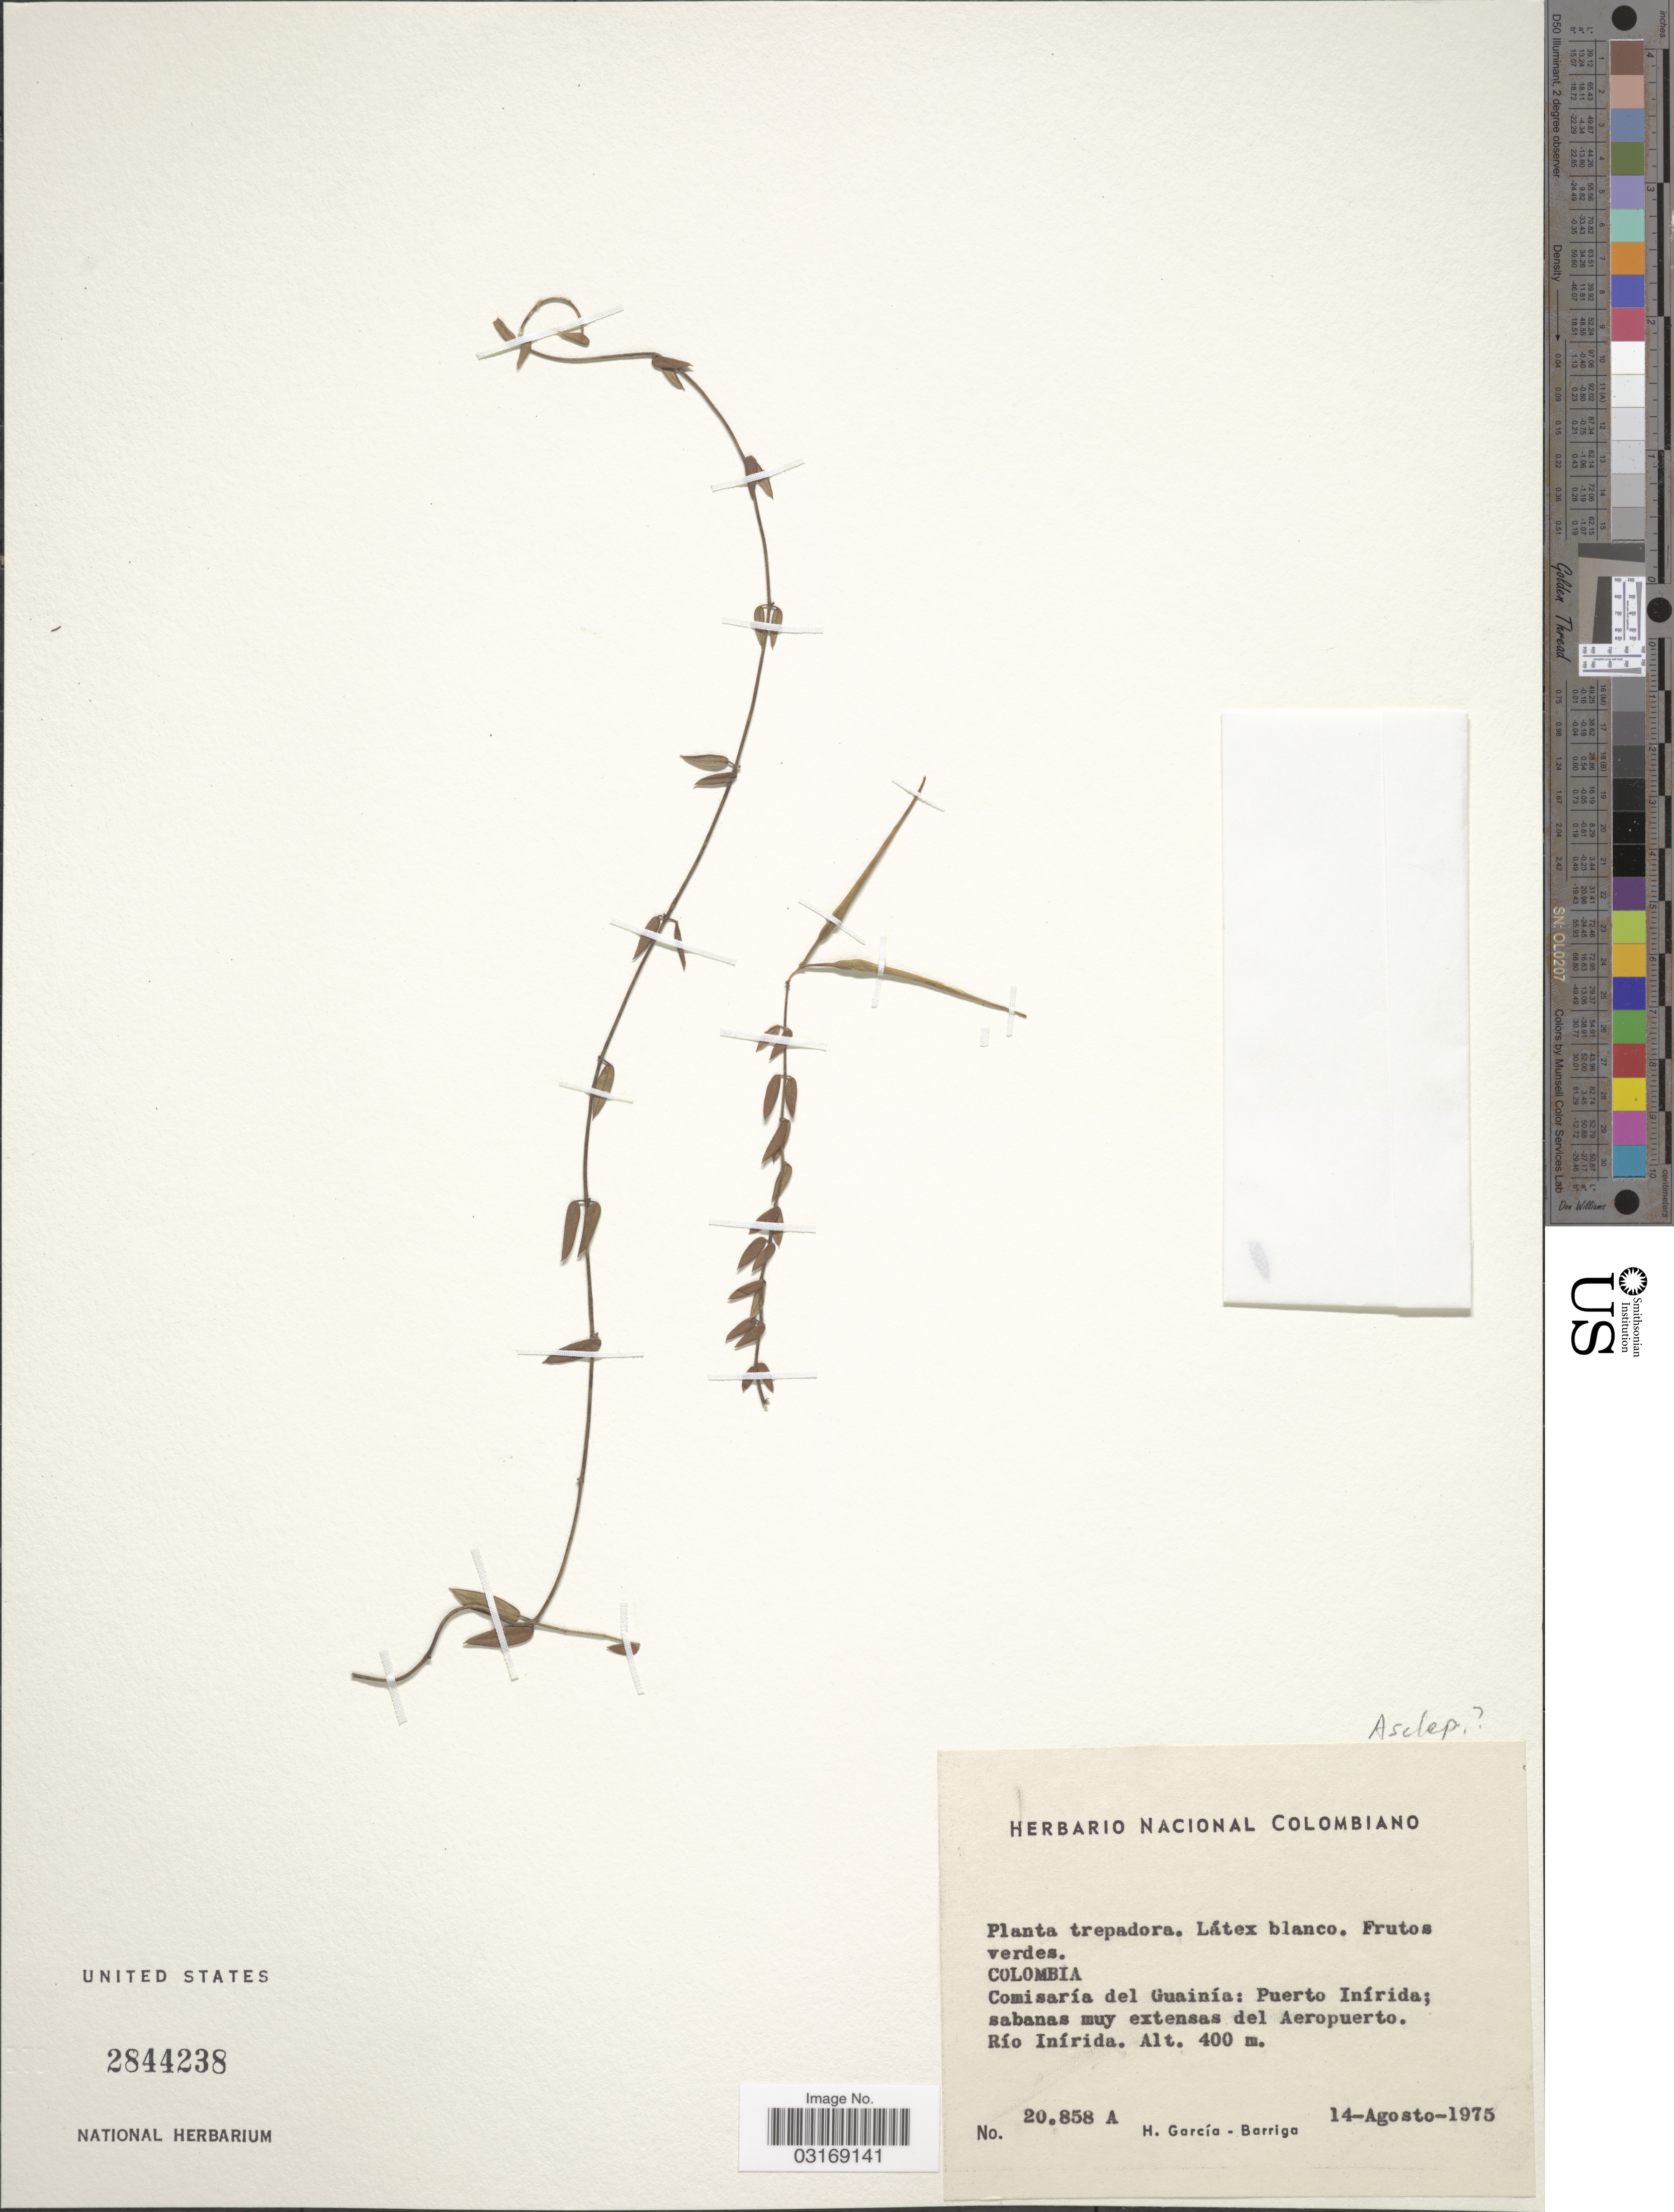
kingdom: Plantae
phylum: Tracheophyta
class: Magnoliopsida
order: Gentianales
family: Apocynaceae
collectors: H. García Barriga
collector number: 20858 A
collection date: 1975-08-14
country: Colombia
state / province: Guainía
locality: Comisaría del Guainía: Puerto Inírida; sabanas muy extensas del Aeropuerto. Río Inírida.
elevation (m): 400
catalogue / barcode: US 2844238